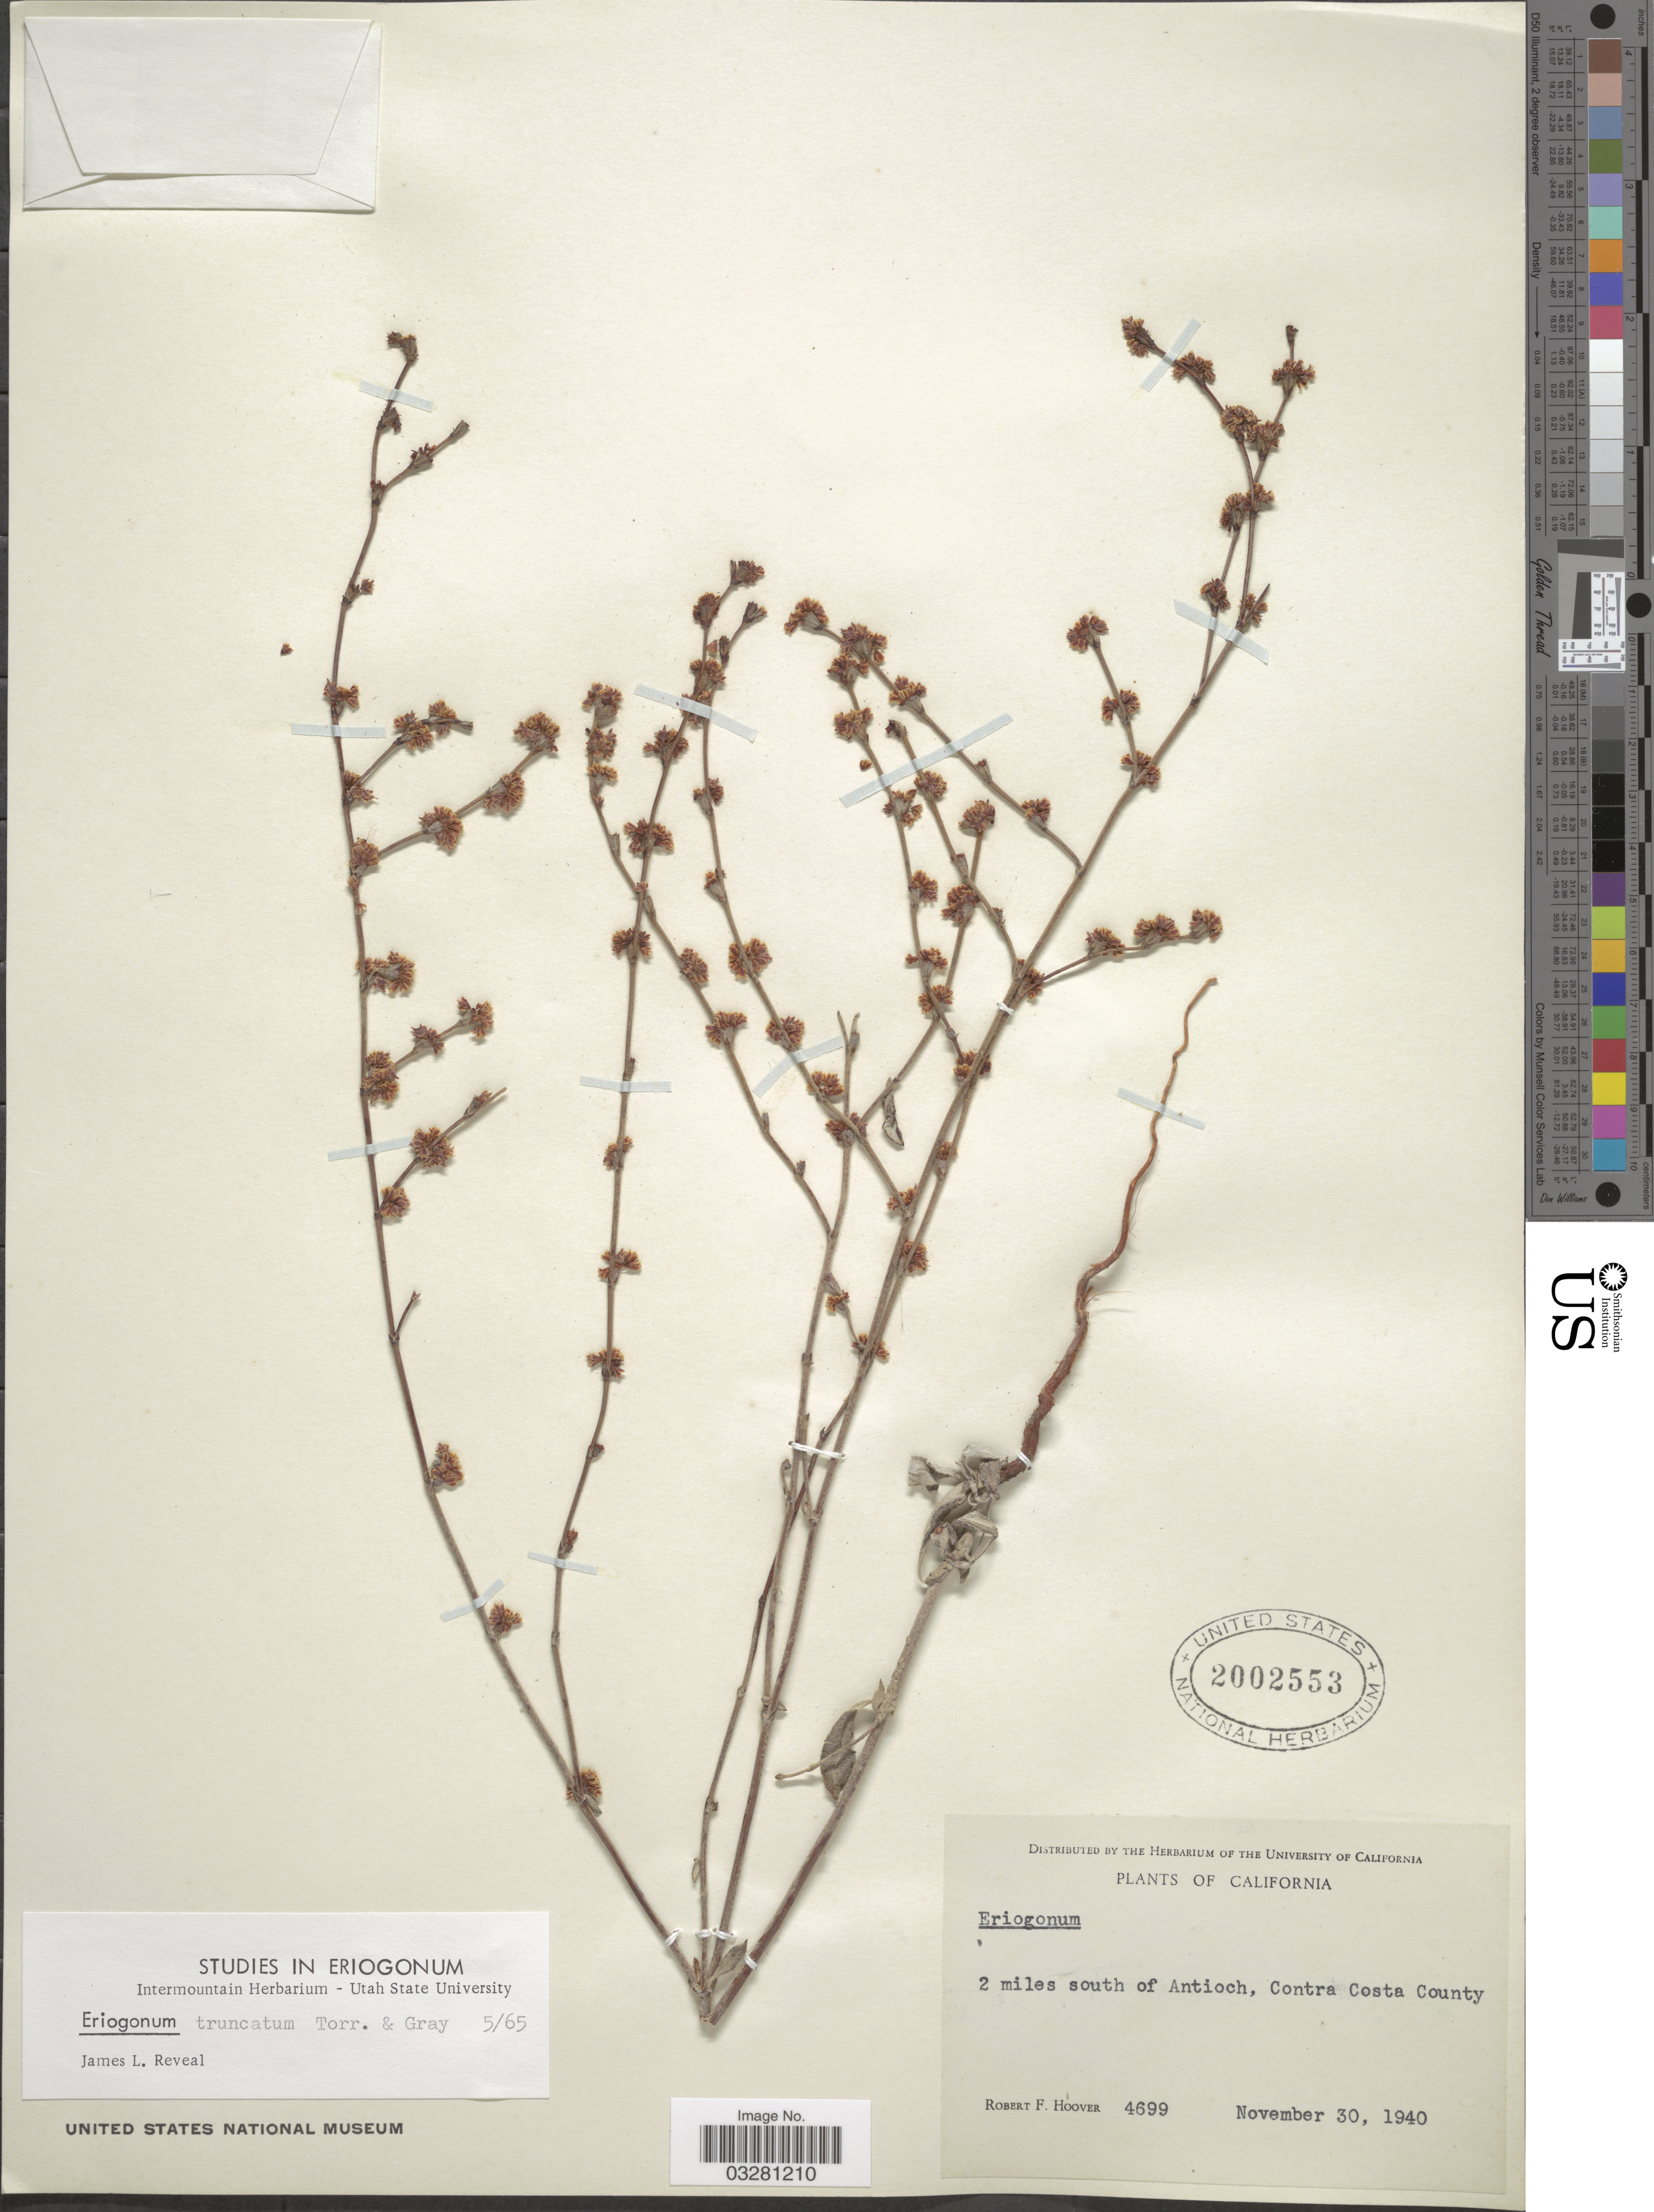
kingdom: Plantae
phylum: Tracheophyta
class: Magnoliopsida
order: Caryophyllales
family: Polygonaceae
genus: Eriogonum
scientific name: Eriogonum truncatum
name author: Torr. & A. Gray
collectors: R. F. Hoover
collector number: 4699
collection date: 1940-11-30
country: United States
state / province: California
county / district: Contra Costa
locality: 2 miles south of Antioch, Contra Costa County.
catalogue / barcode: US 2002553